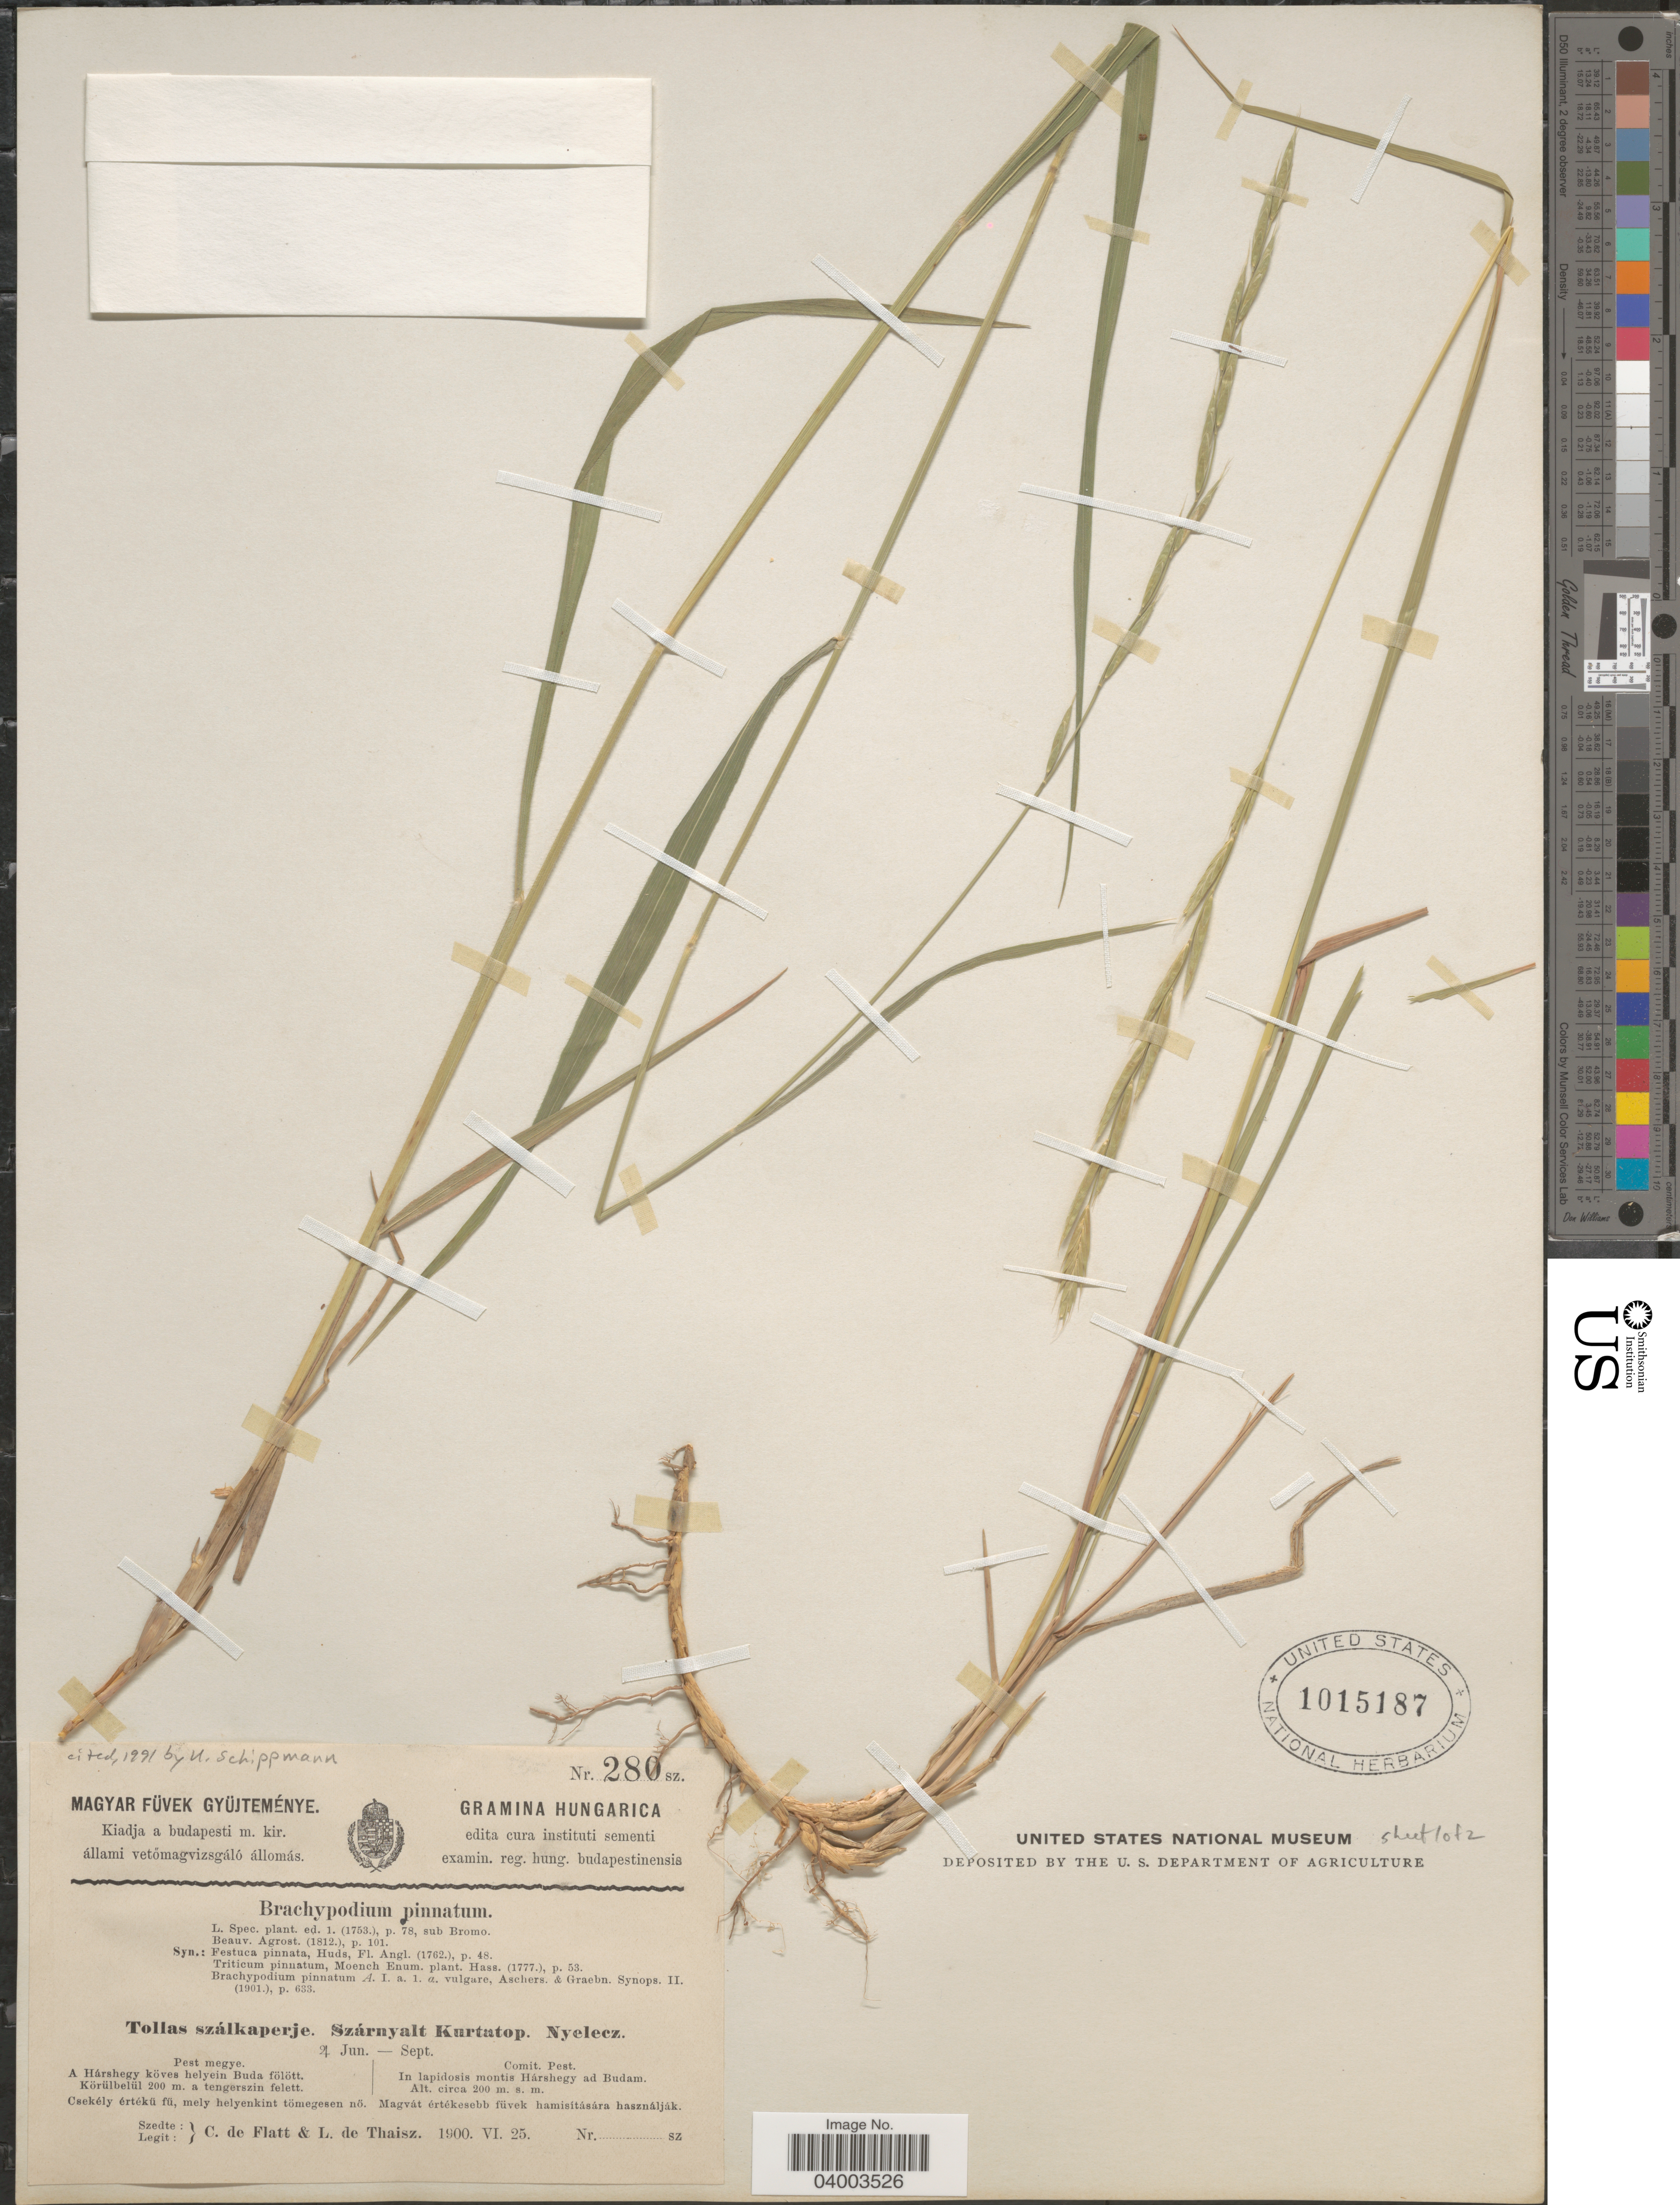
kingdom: Plantae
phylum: Tracheophyta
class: Liliopsida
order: Poales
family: Poaceae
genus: Brachypodium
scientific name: Brachypodium pinnatum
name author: (L.) P. Beauv.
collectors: C. de Flatt & L. Thaisz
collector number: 280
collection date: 1900-06-25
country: Hungary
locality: Comit. Pest. In lapidosis montis Hárshegy ad Budam.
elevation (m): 200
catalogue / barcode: US 1015187